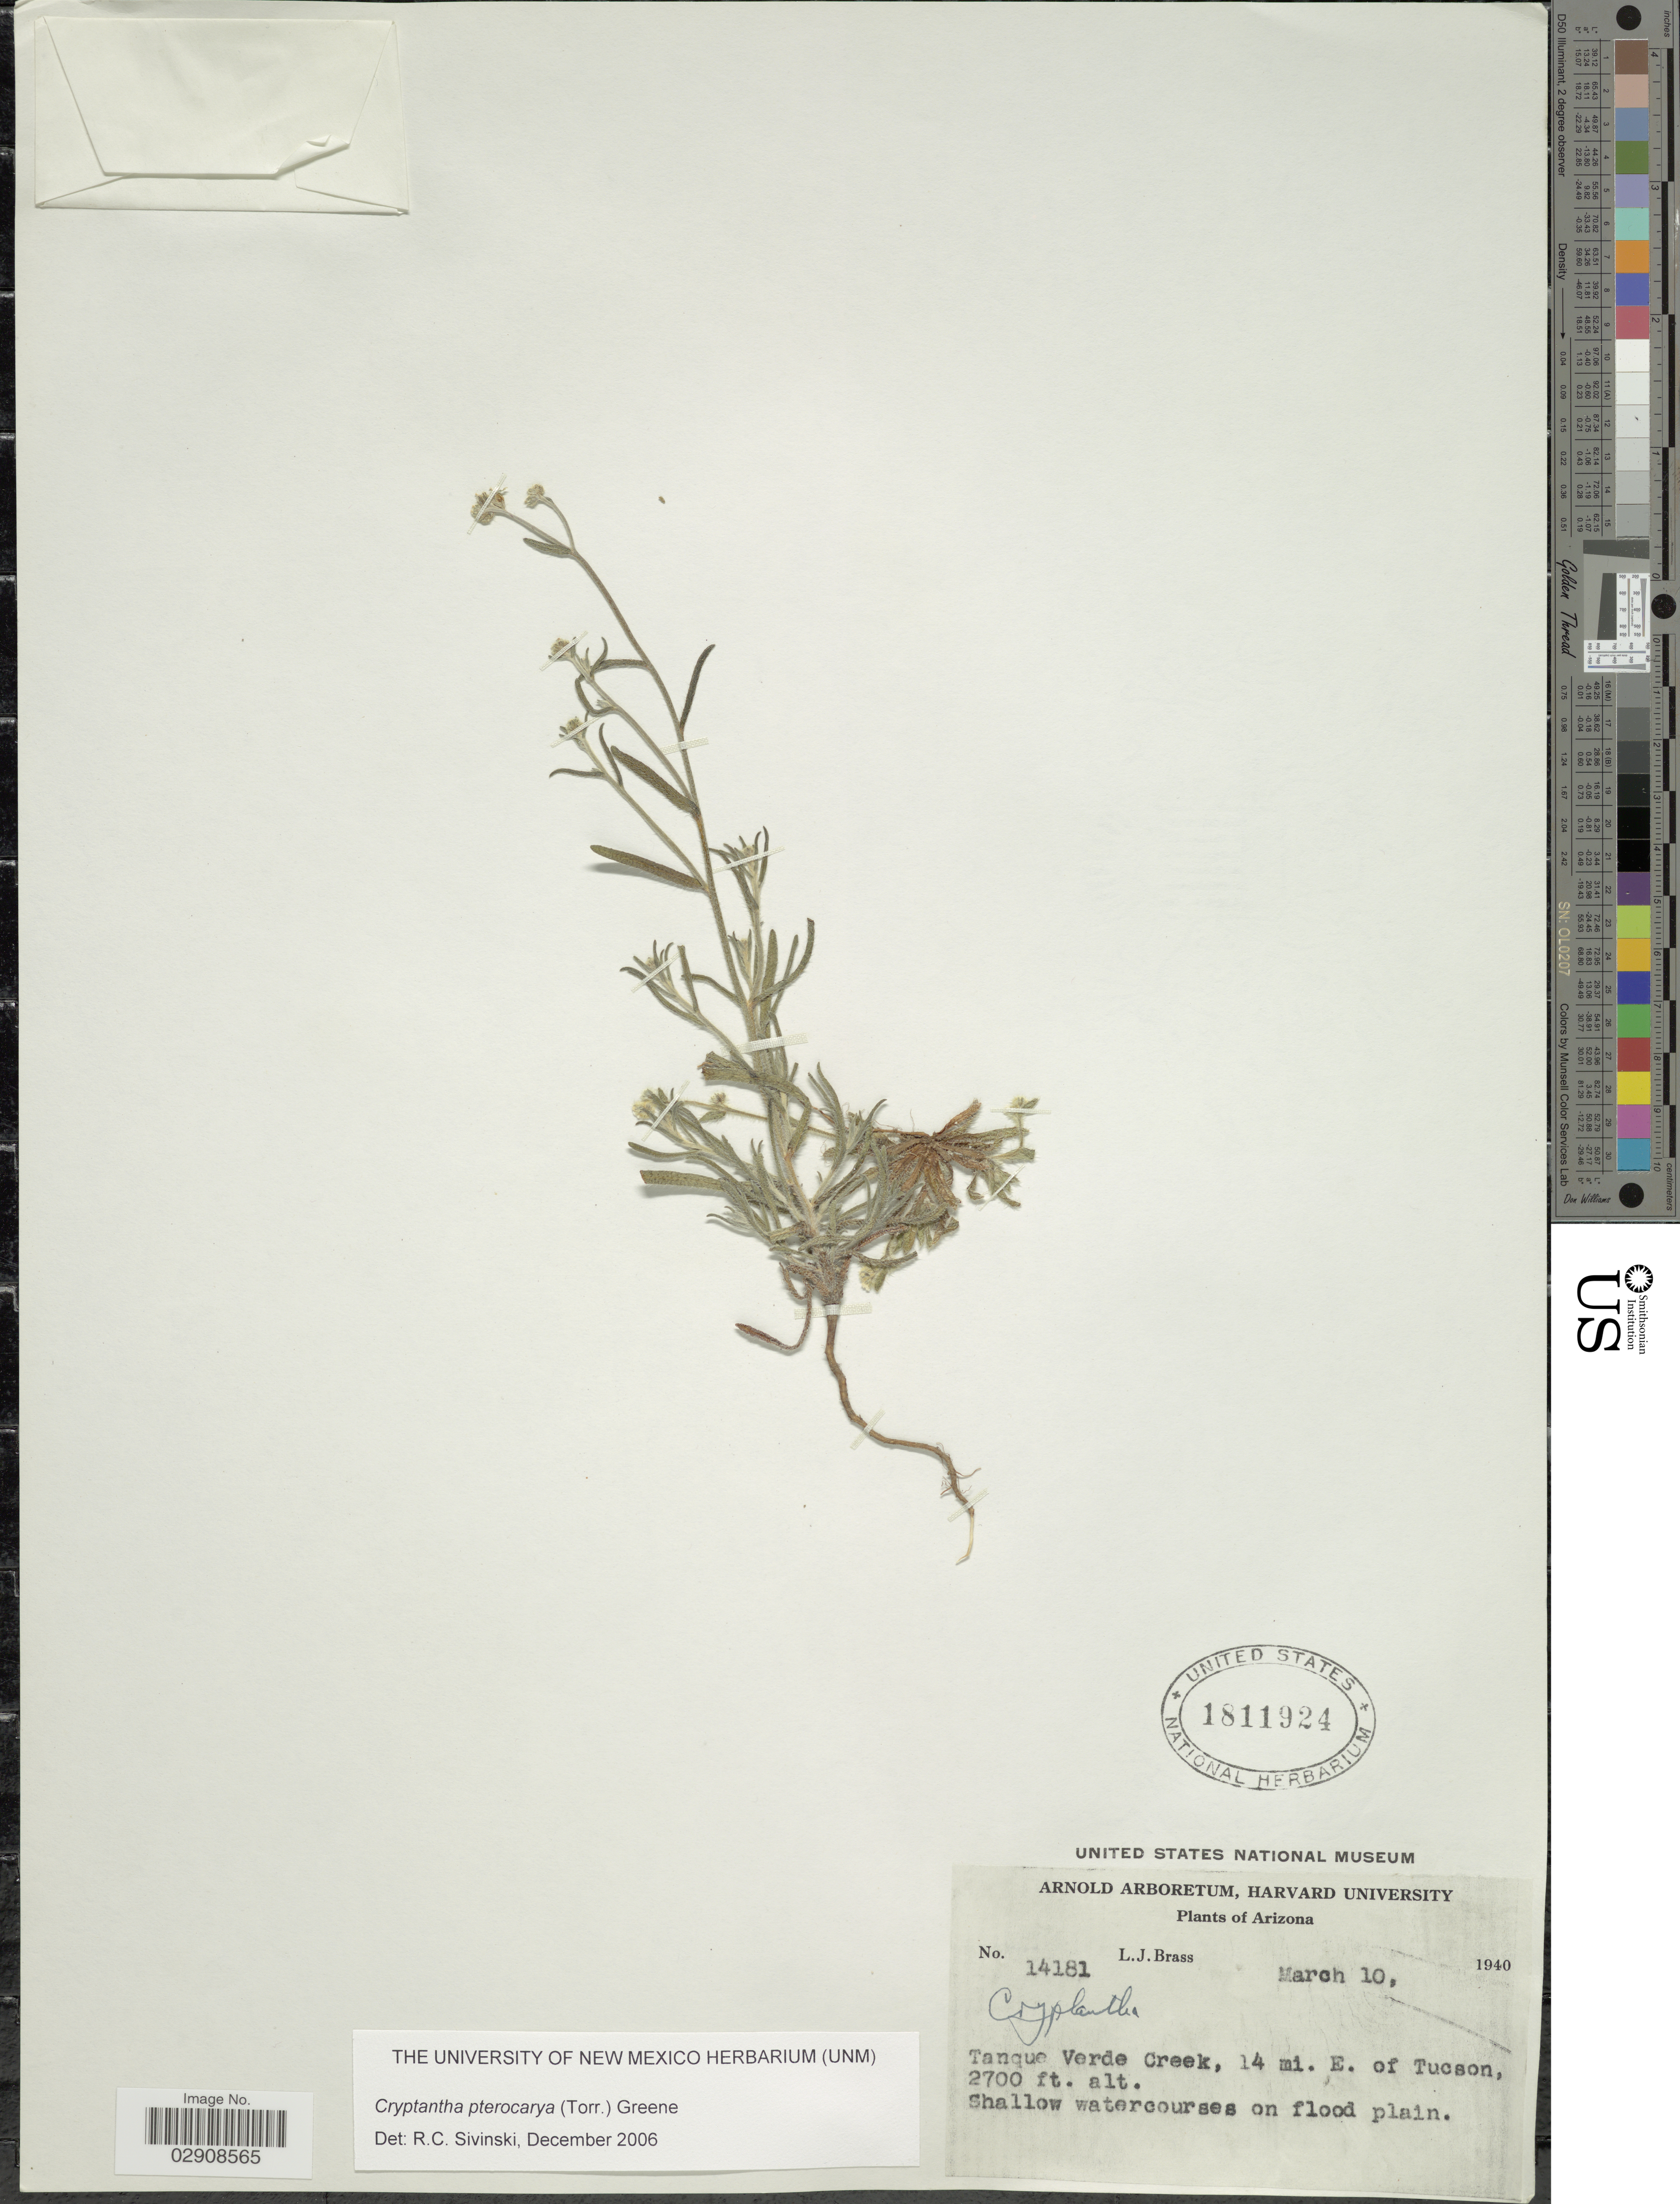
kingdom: Plantae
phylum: Tracheophyta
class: Magnoliopsida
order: Boraginales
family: Boraginaceae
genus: Cryptantha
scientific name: Cryptantha sp.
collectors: L. J. Brass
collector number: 14181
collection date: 1940-03-10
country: United States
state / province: Arizona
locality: Tanque Verde Creek, 14 mi. E. of Tucson.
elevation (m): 823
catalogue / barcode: US 1811924